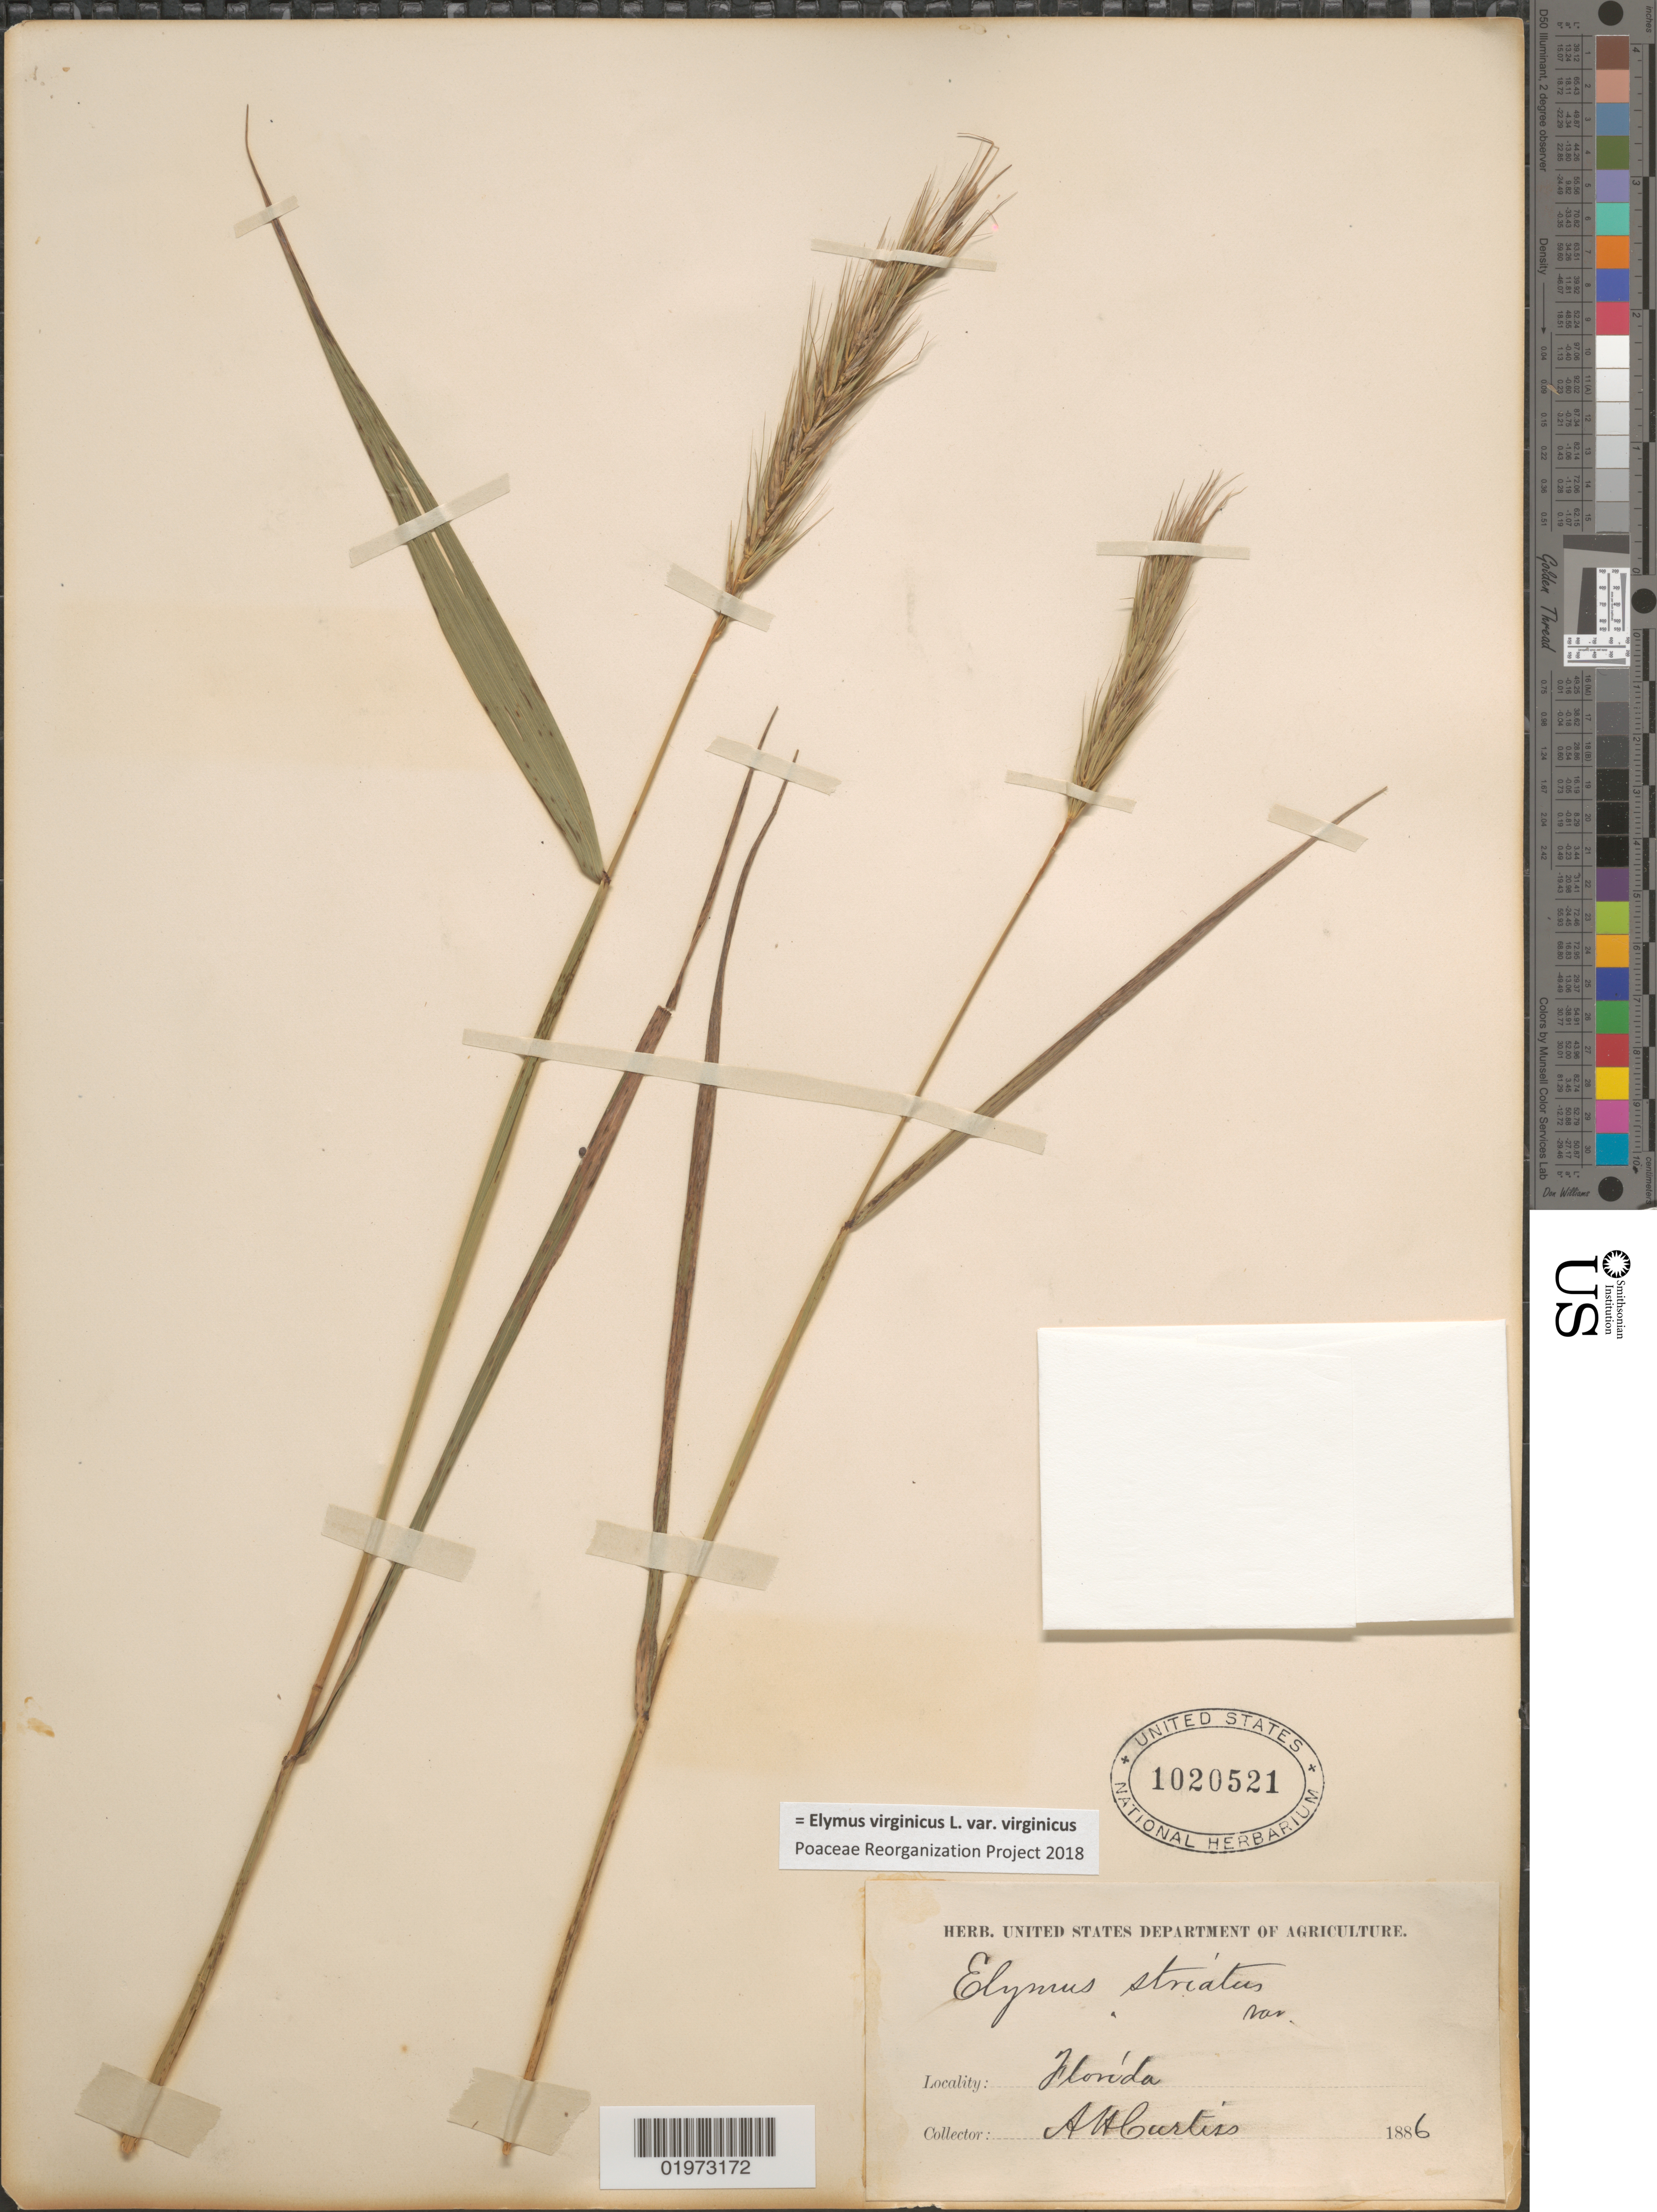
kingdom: Plantae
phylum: Tracheophyta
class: Liliopsida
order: Poales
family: Poaceae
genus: Elymus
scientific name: Elymus virginicus var. virginicus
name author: L.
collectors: A. H. Curtiss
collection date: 1886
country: United States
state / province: Florida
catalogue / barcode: US 1020521